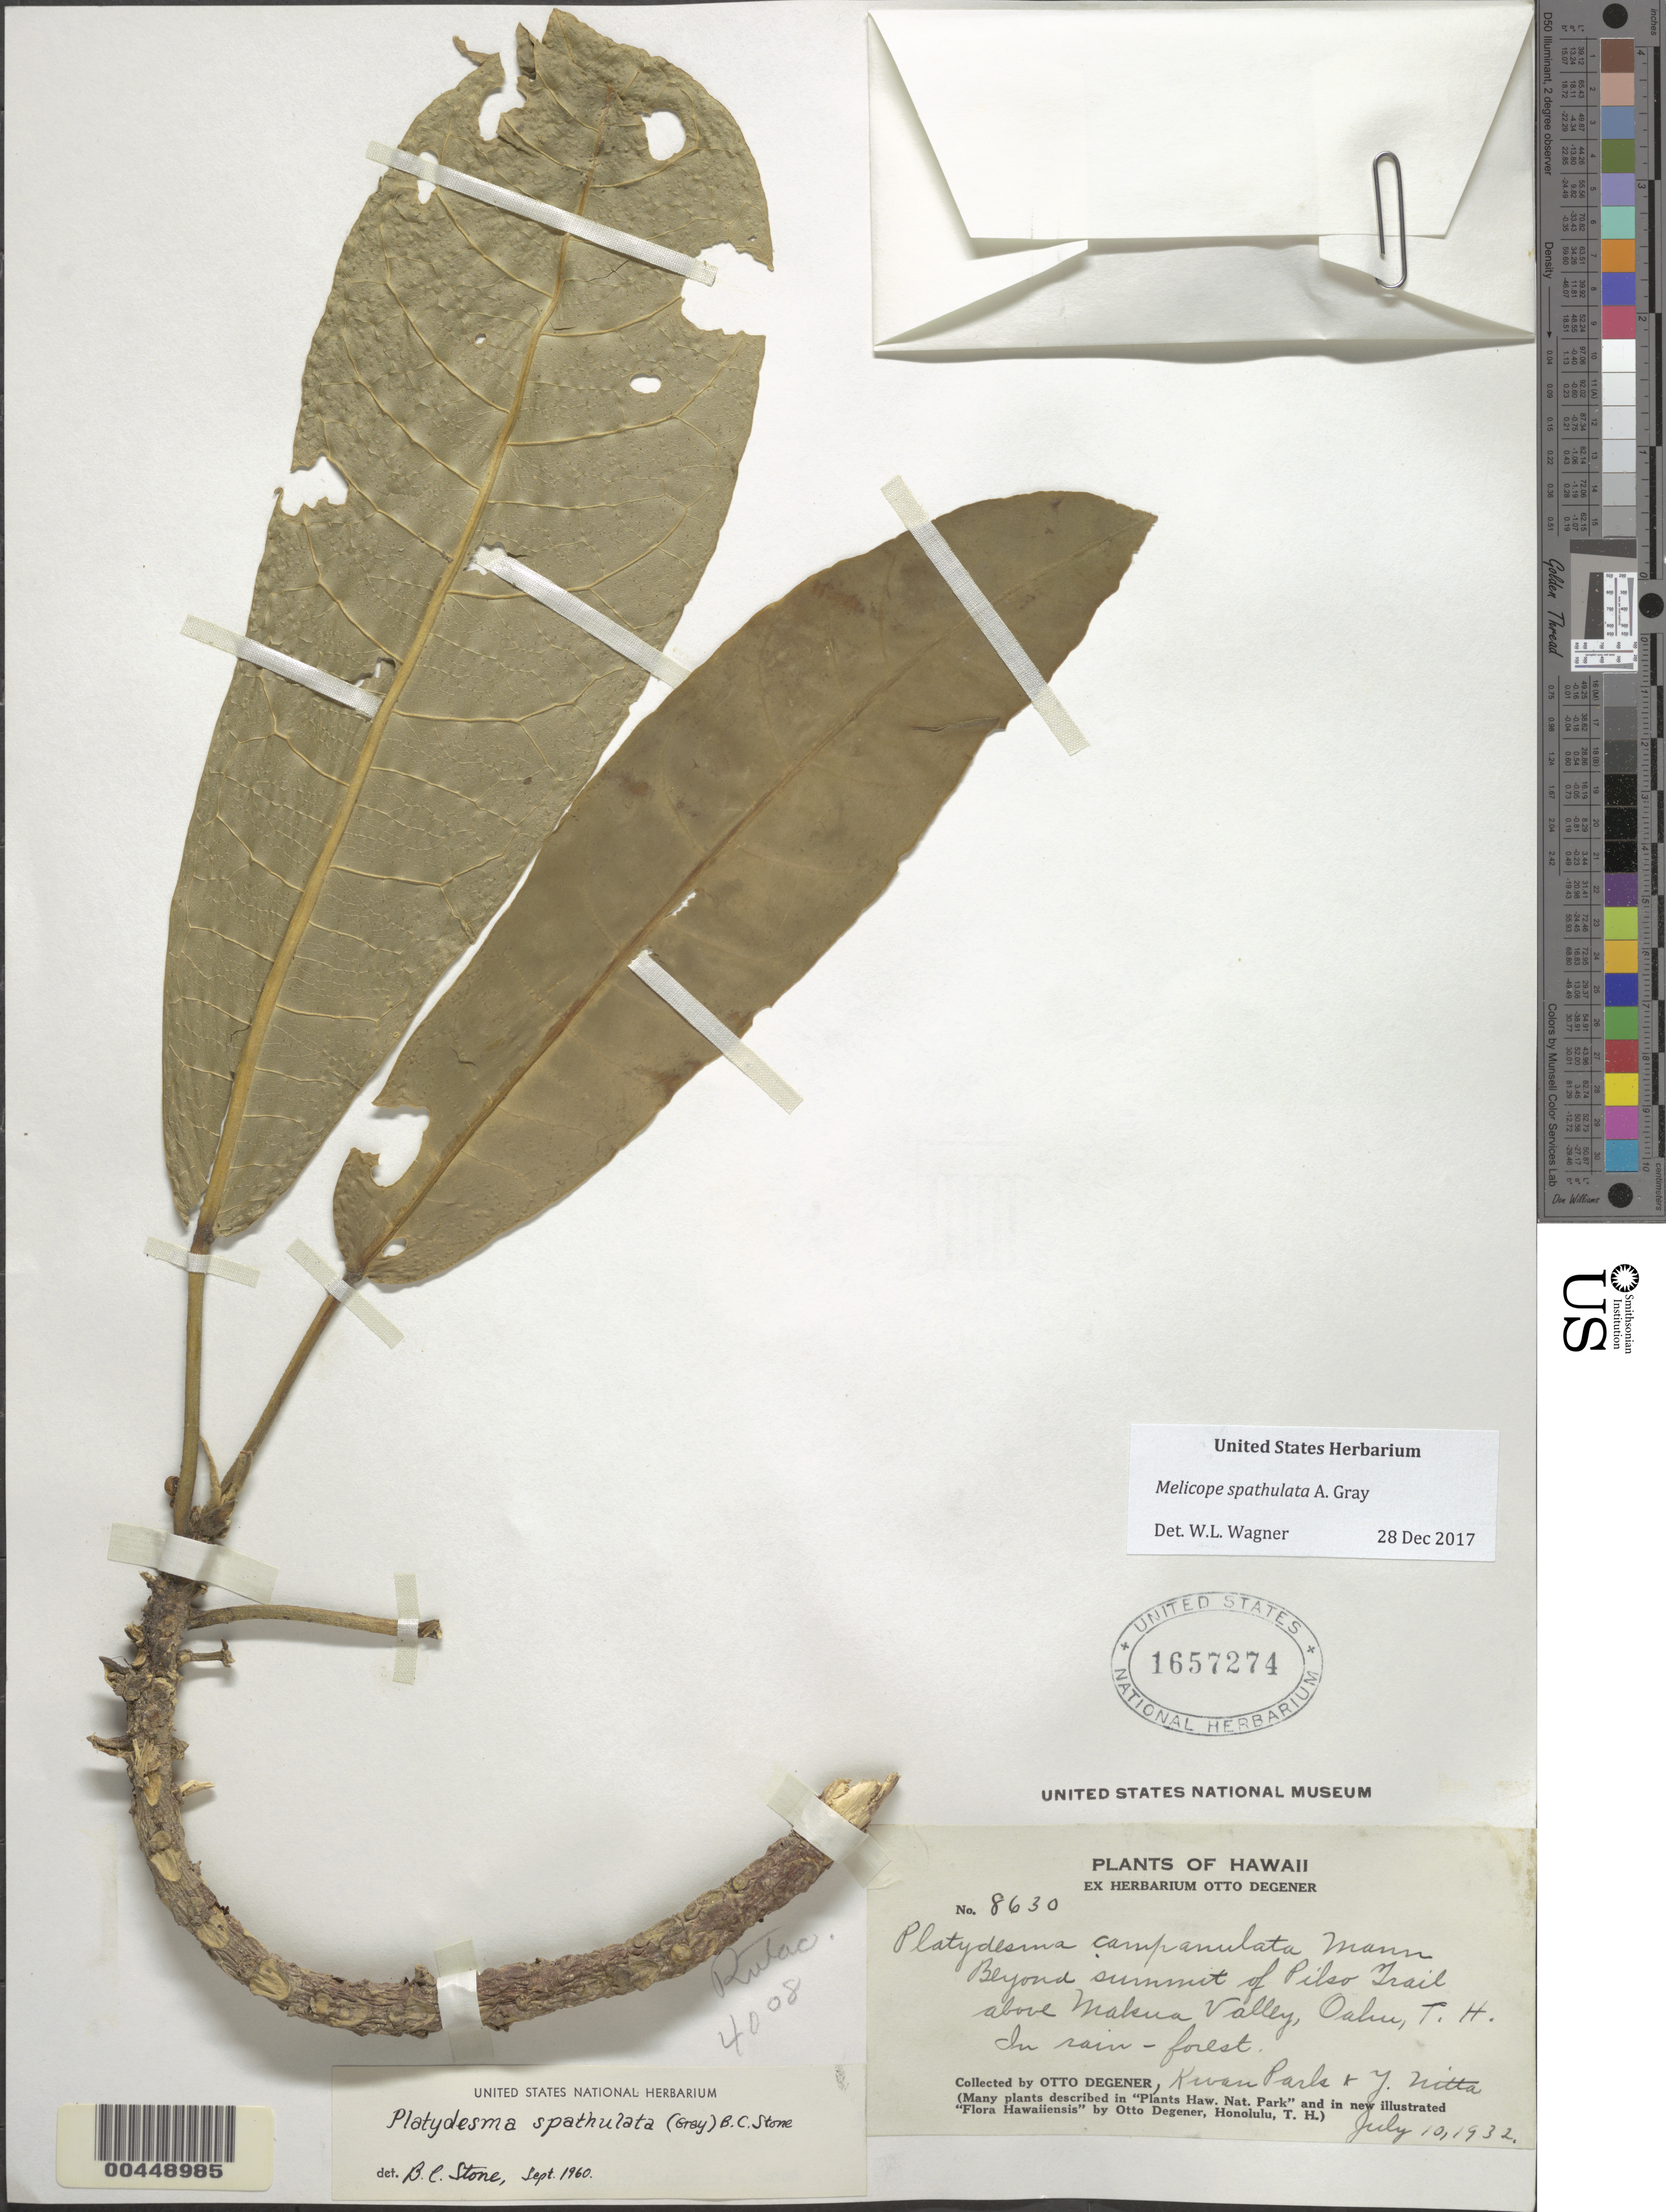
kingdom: Plantae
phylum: Tracheophyta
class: Magnoliopsida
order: Sapindales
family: Rutaceae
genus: Melicope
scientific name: Melicope spathulata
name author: A. Gray in Wilkes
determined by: Wagner, W. L., (BOT), Smithsonian Institution - National Museum of Natural History (UNITED STATES)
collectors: O. Degener, K. Park & Y. Nitta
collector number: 8630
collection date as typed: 10 Jul 1932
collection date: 1932-07-10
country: United States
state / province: Hawaii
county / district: Honolulu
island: Oahu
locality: Beyond summit of Piko Trail, above Makua Valley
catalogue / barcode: US 1657274